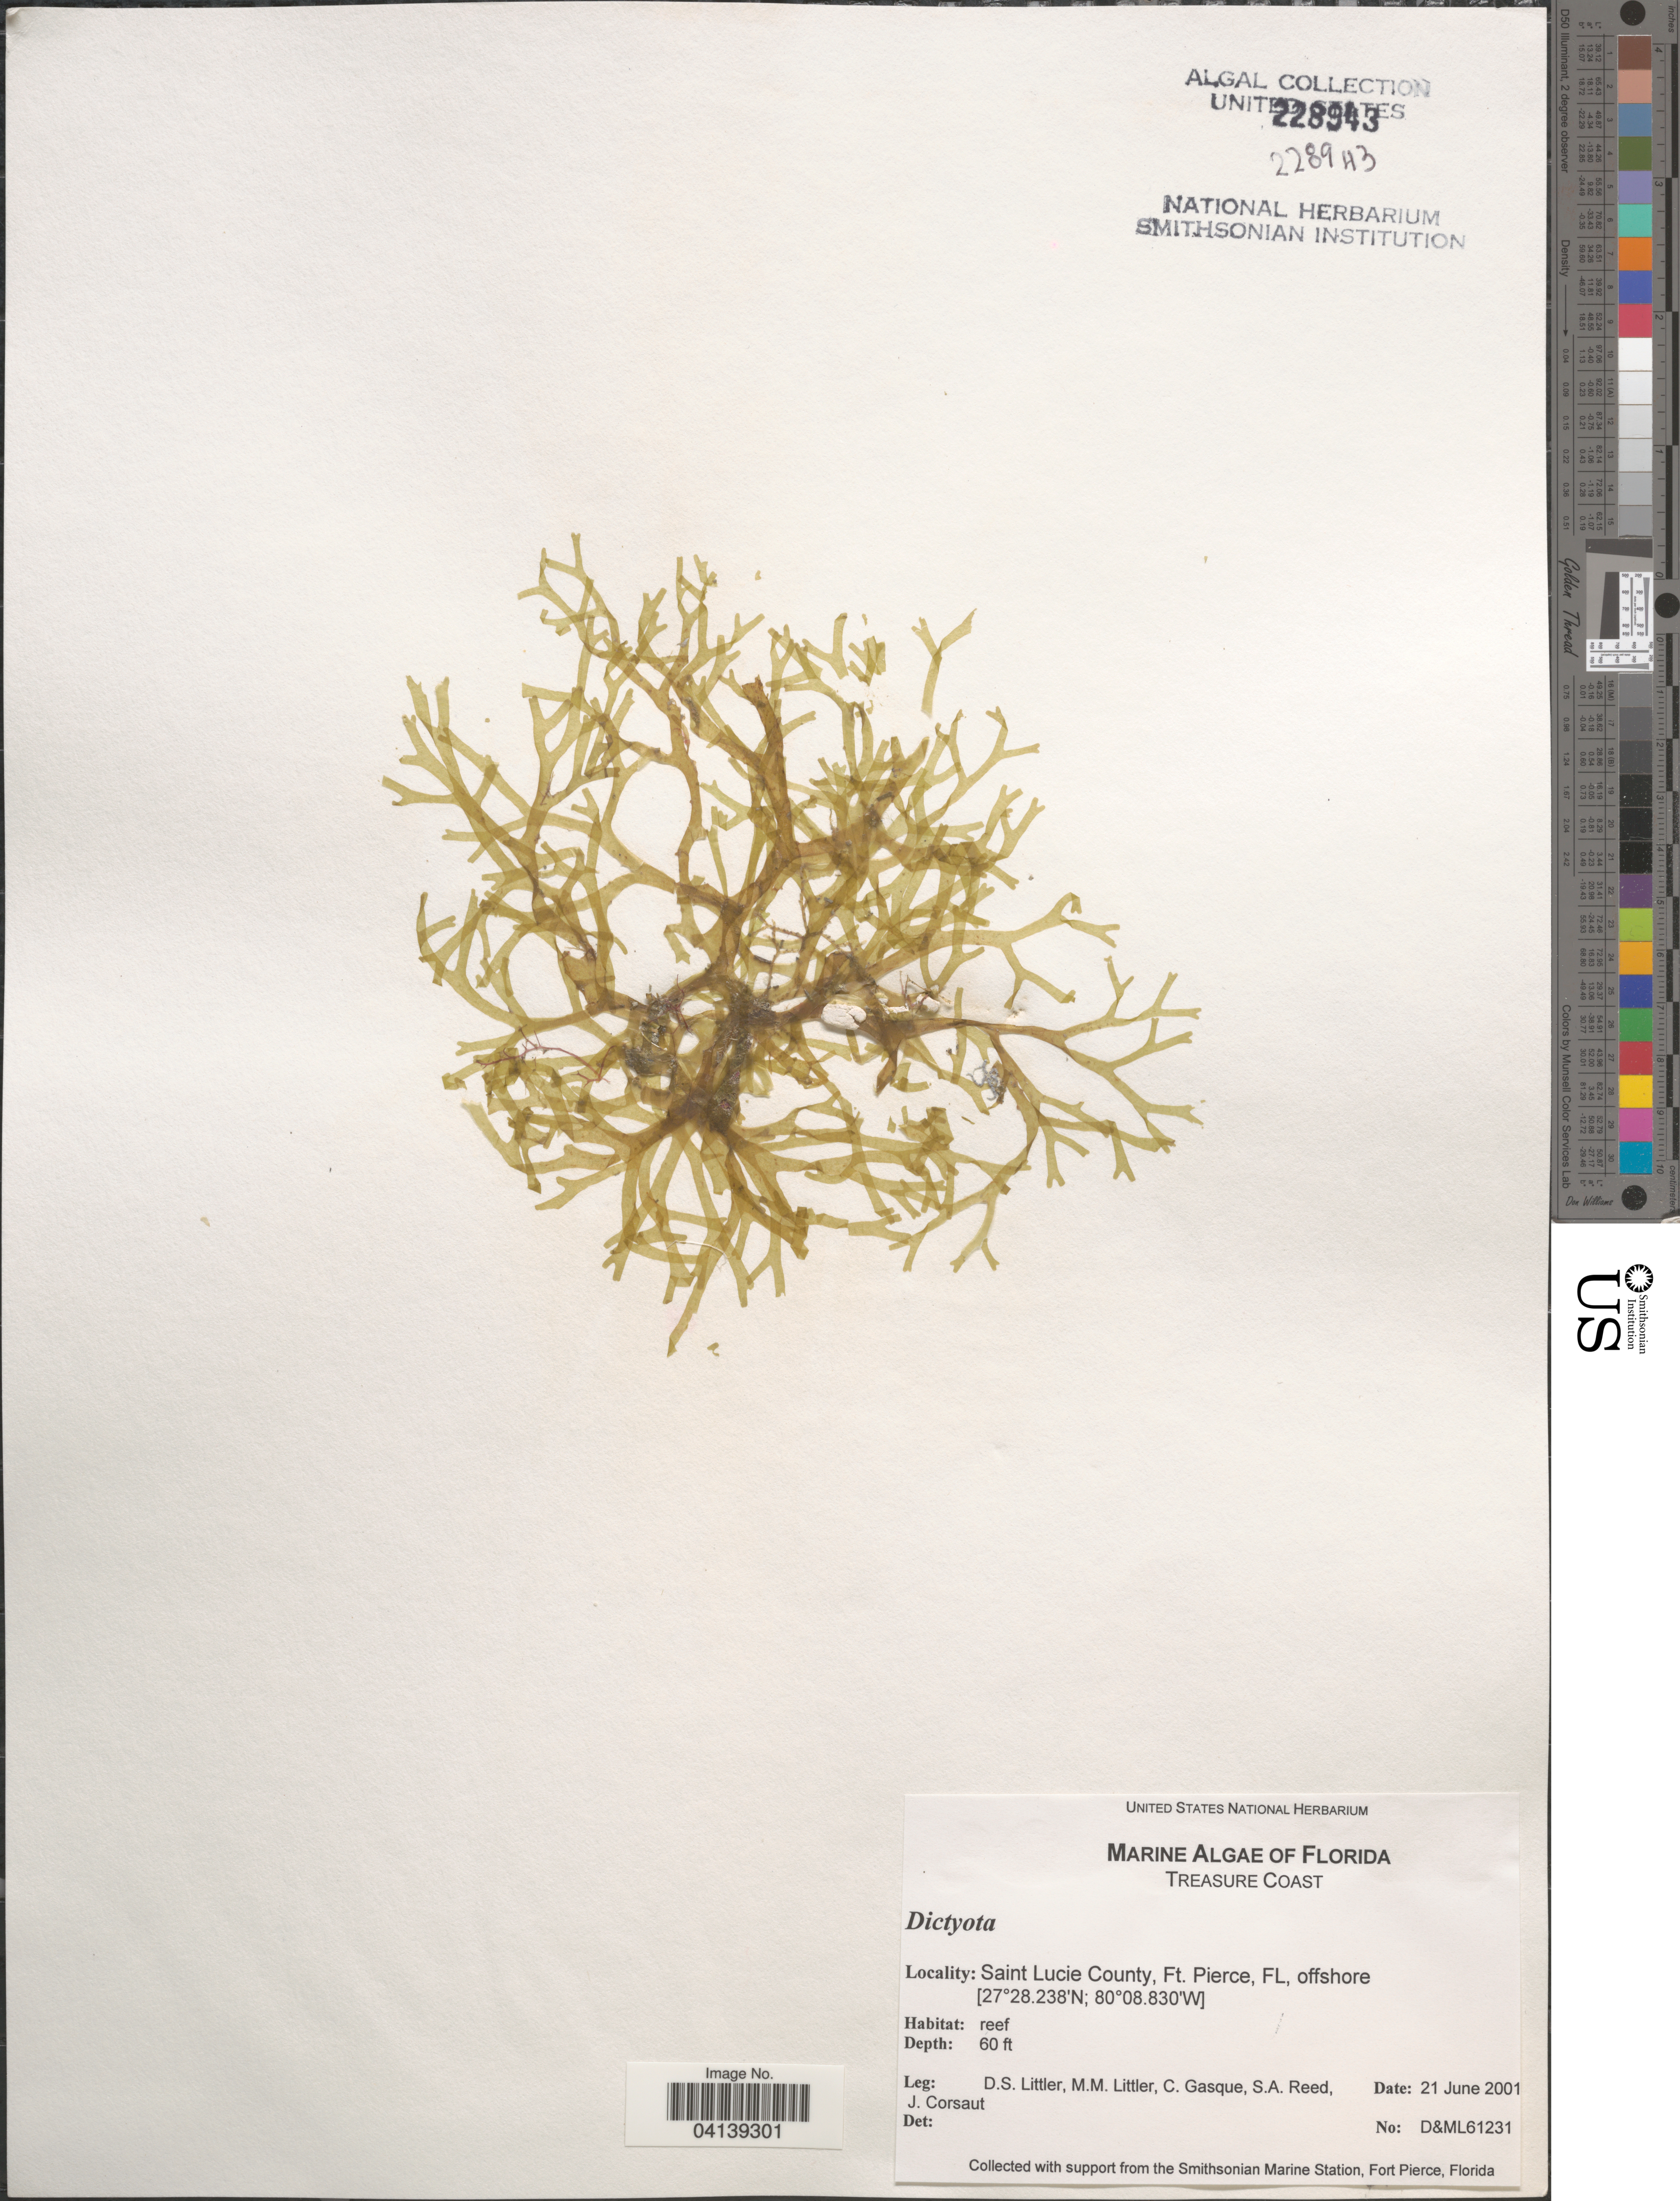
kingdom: Chromista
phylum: Ochrophyta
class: Phaeophyceae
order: Dictyotales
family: Dictyotaceae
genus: Dictyota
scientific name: Dictyota sp.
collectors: D. S. Littler, C. Gasque, S. Reed & J. Corsaut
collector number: D&ML61231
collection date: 2001-06-21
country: United States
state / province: Florida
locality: Treasure Coast. Saint Lucie County, Ft. Pierce, offshore.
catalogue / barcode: US 228943